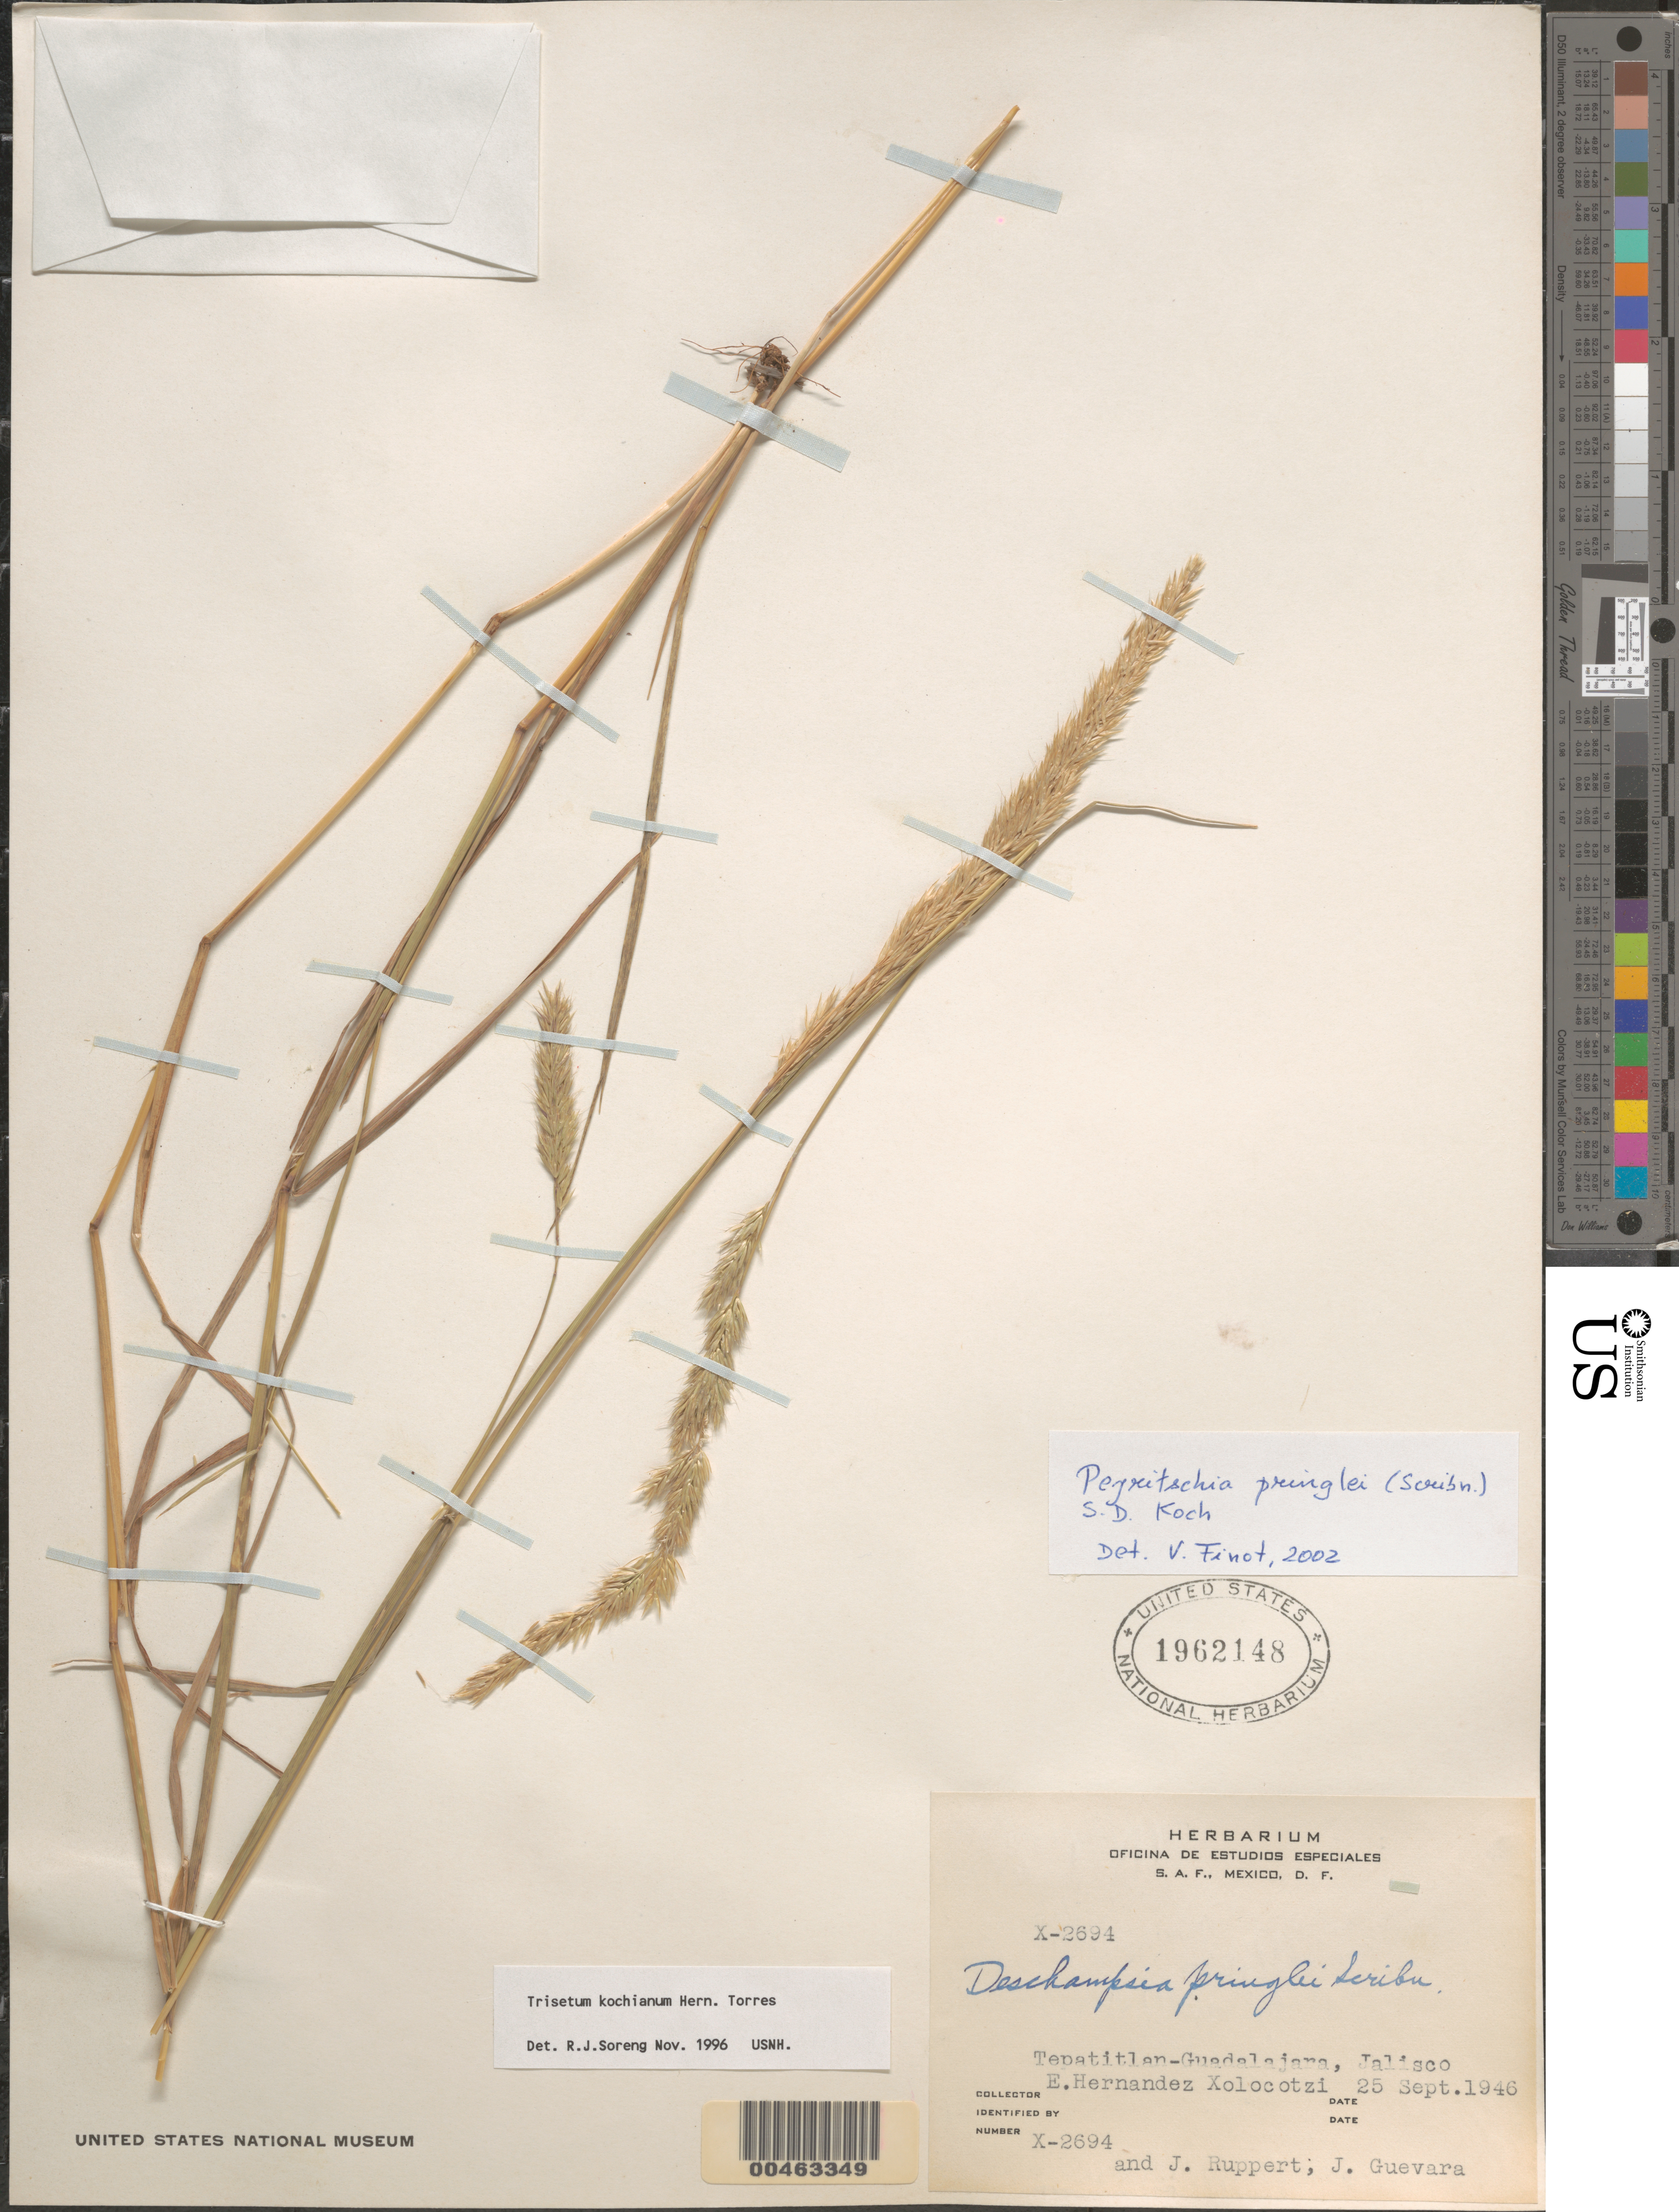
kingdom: Plantae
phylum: Tracheophyta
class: Liliopsida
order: Poales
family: Poaceae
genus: Peyritschia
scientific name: Peyritschia pringlei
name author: (Scribn.) S.D. Koch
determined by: Finot, V. L.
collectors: E. I. Hernández-X., J. Ruppert & J. Guevara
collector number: X-2649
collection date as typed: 25 Sep 1946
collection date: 1946-09-25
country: Mexico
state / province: Jalisco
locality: Tepatitlan - Guadalajara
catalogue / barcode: US 1962148